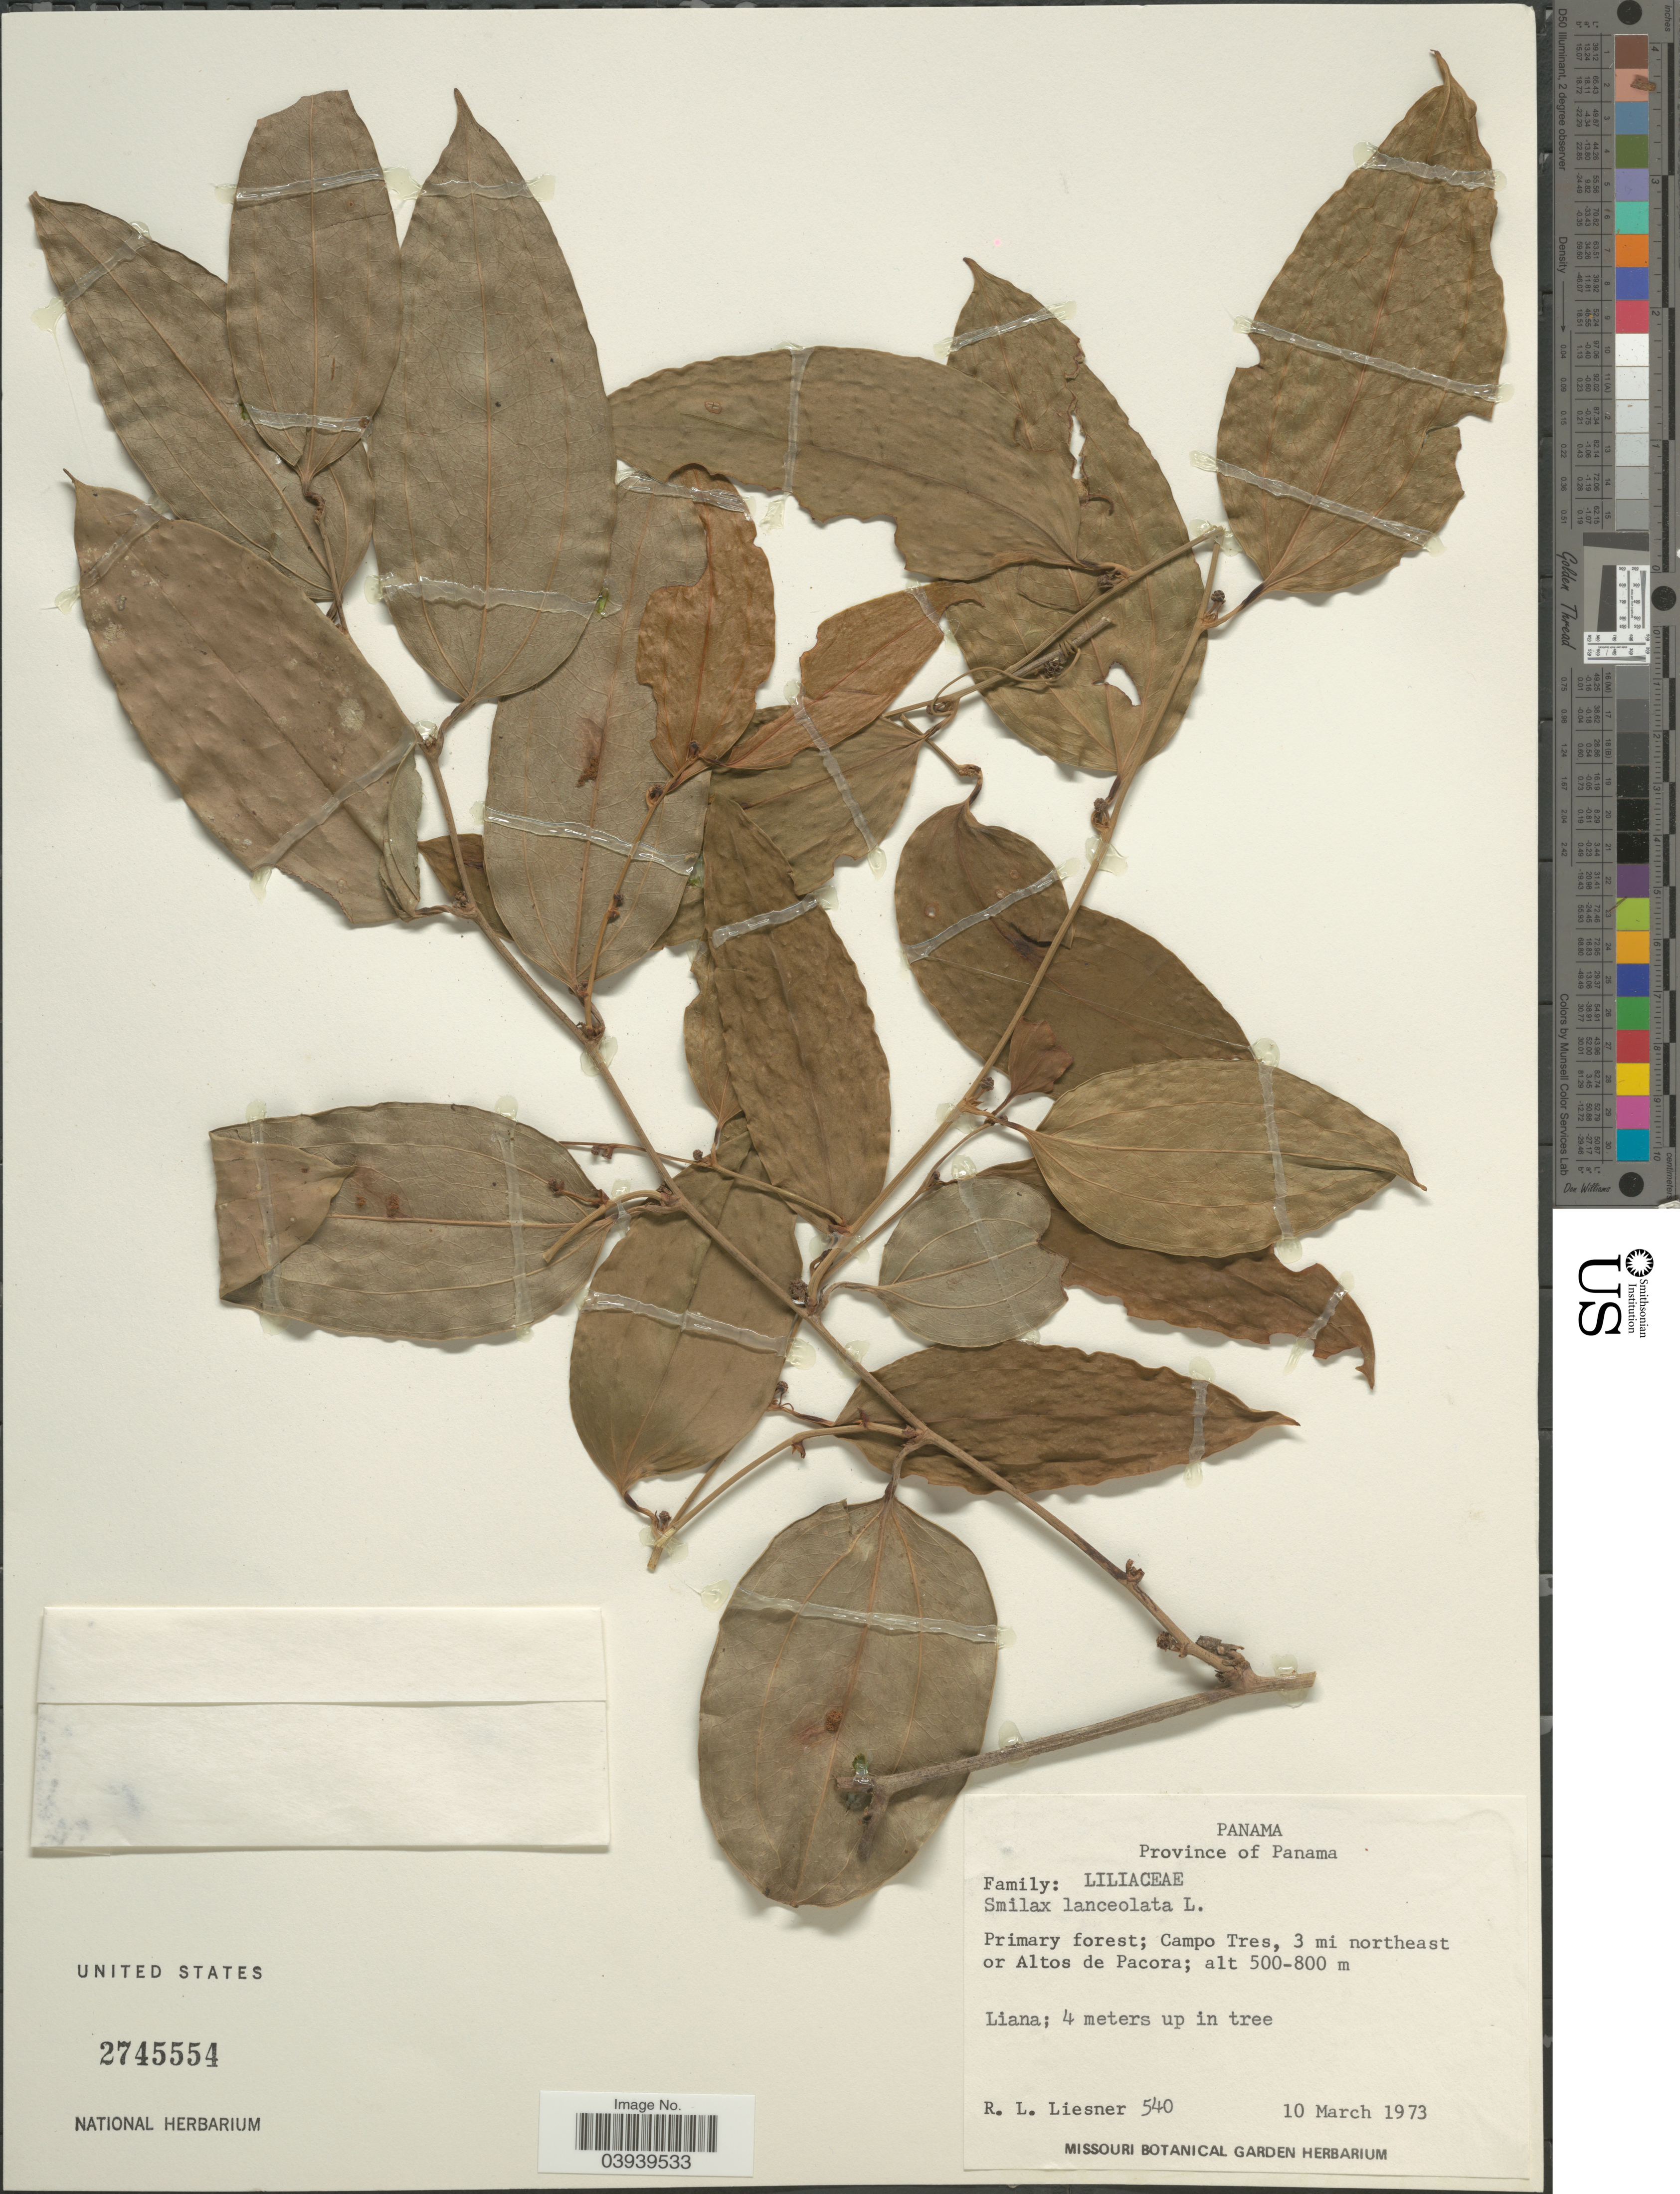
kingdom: Plantae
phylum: Tracheophyta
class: Liliopsida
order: Liliales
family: Smilacaceae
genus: Smilax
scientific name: Smilax lanceolata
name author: L.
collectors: R. L. Liesner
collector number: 540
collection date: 1973-03-10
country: Panama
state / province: Panamá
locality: Campo Tres; 3 mi northeast or Altos de Pacora.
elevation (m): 500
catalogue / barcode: US 2745554